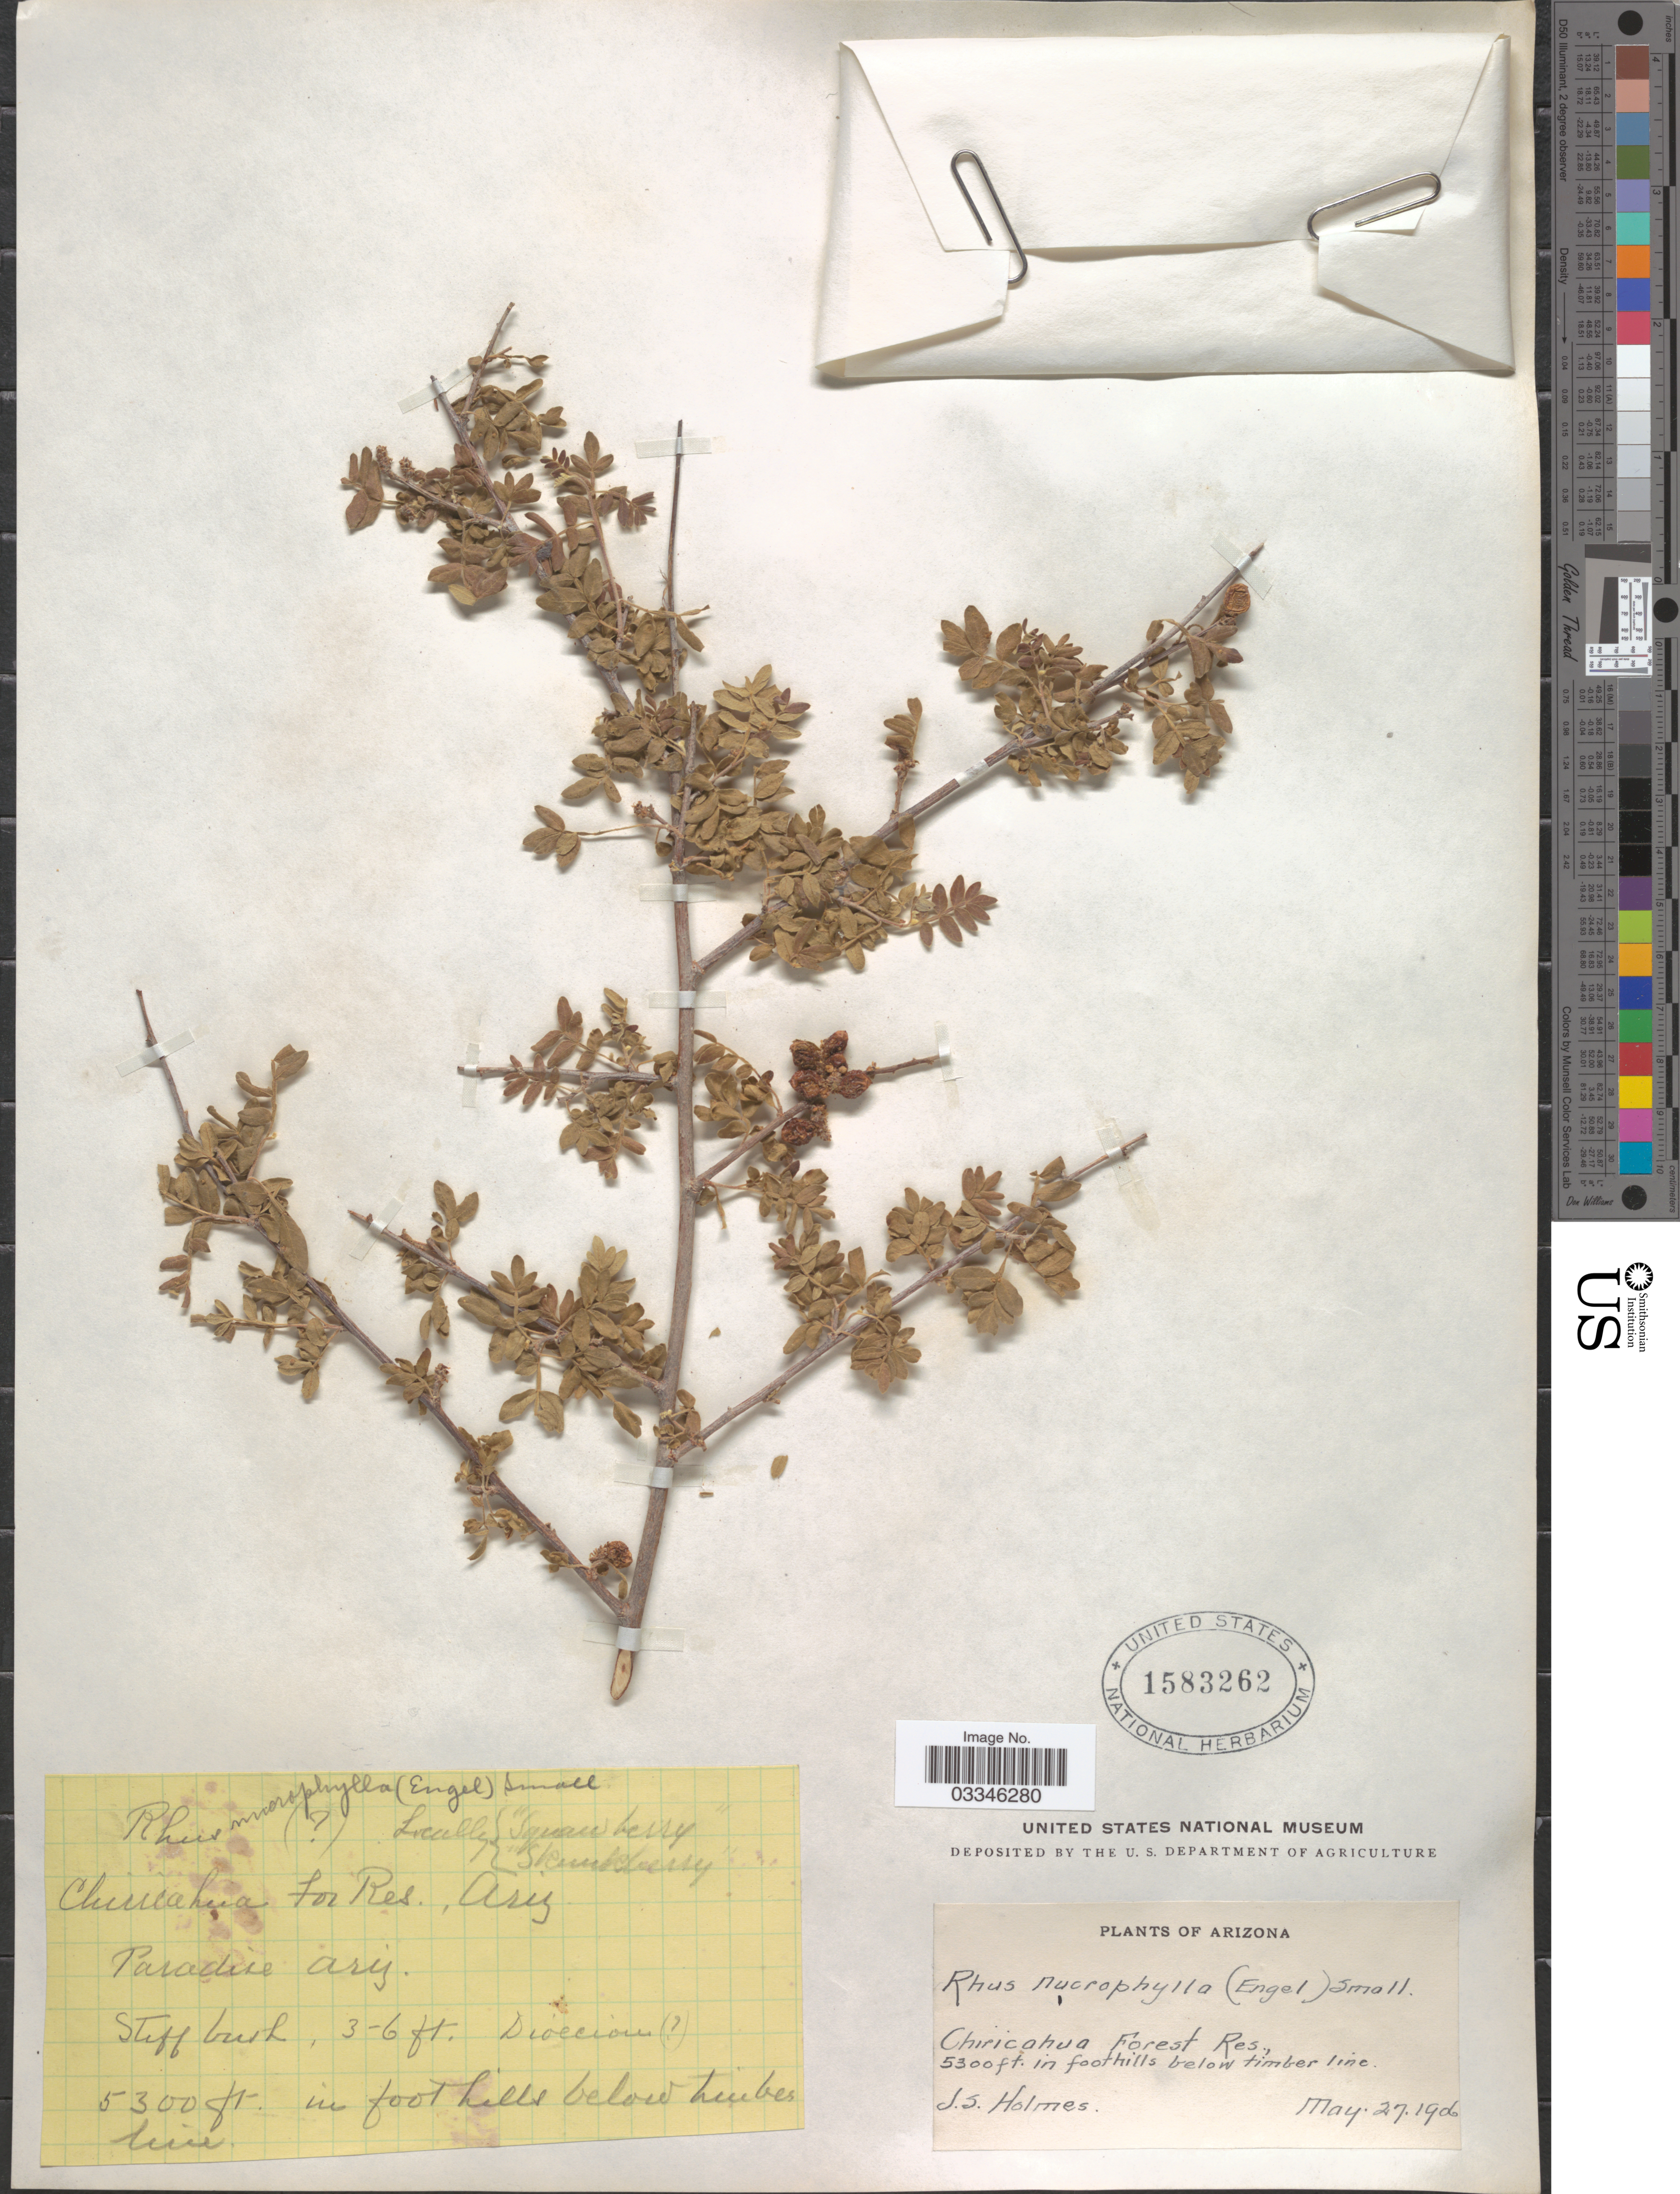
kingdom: Plantae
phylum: Tracheophyta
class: Magnoliopsida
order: Sapindales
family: Anacardiaceae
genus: Rhus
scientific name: Rhus microphylla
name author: Engelm.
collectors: J. Holmes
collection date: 1906-05-27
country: United States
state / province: Arizona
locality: Chiricahua Forest Res., in foothills below timber line. Paradise.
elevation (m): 1615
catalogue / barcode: US 1583262